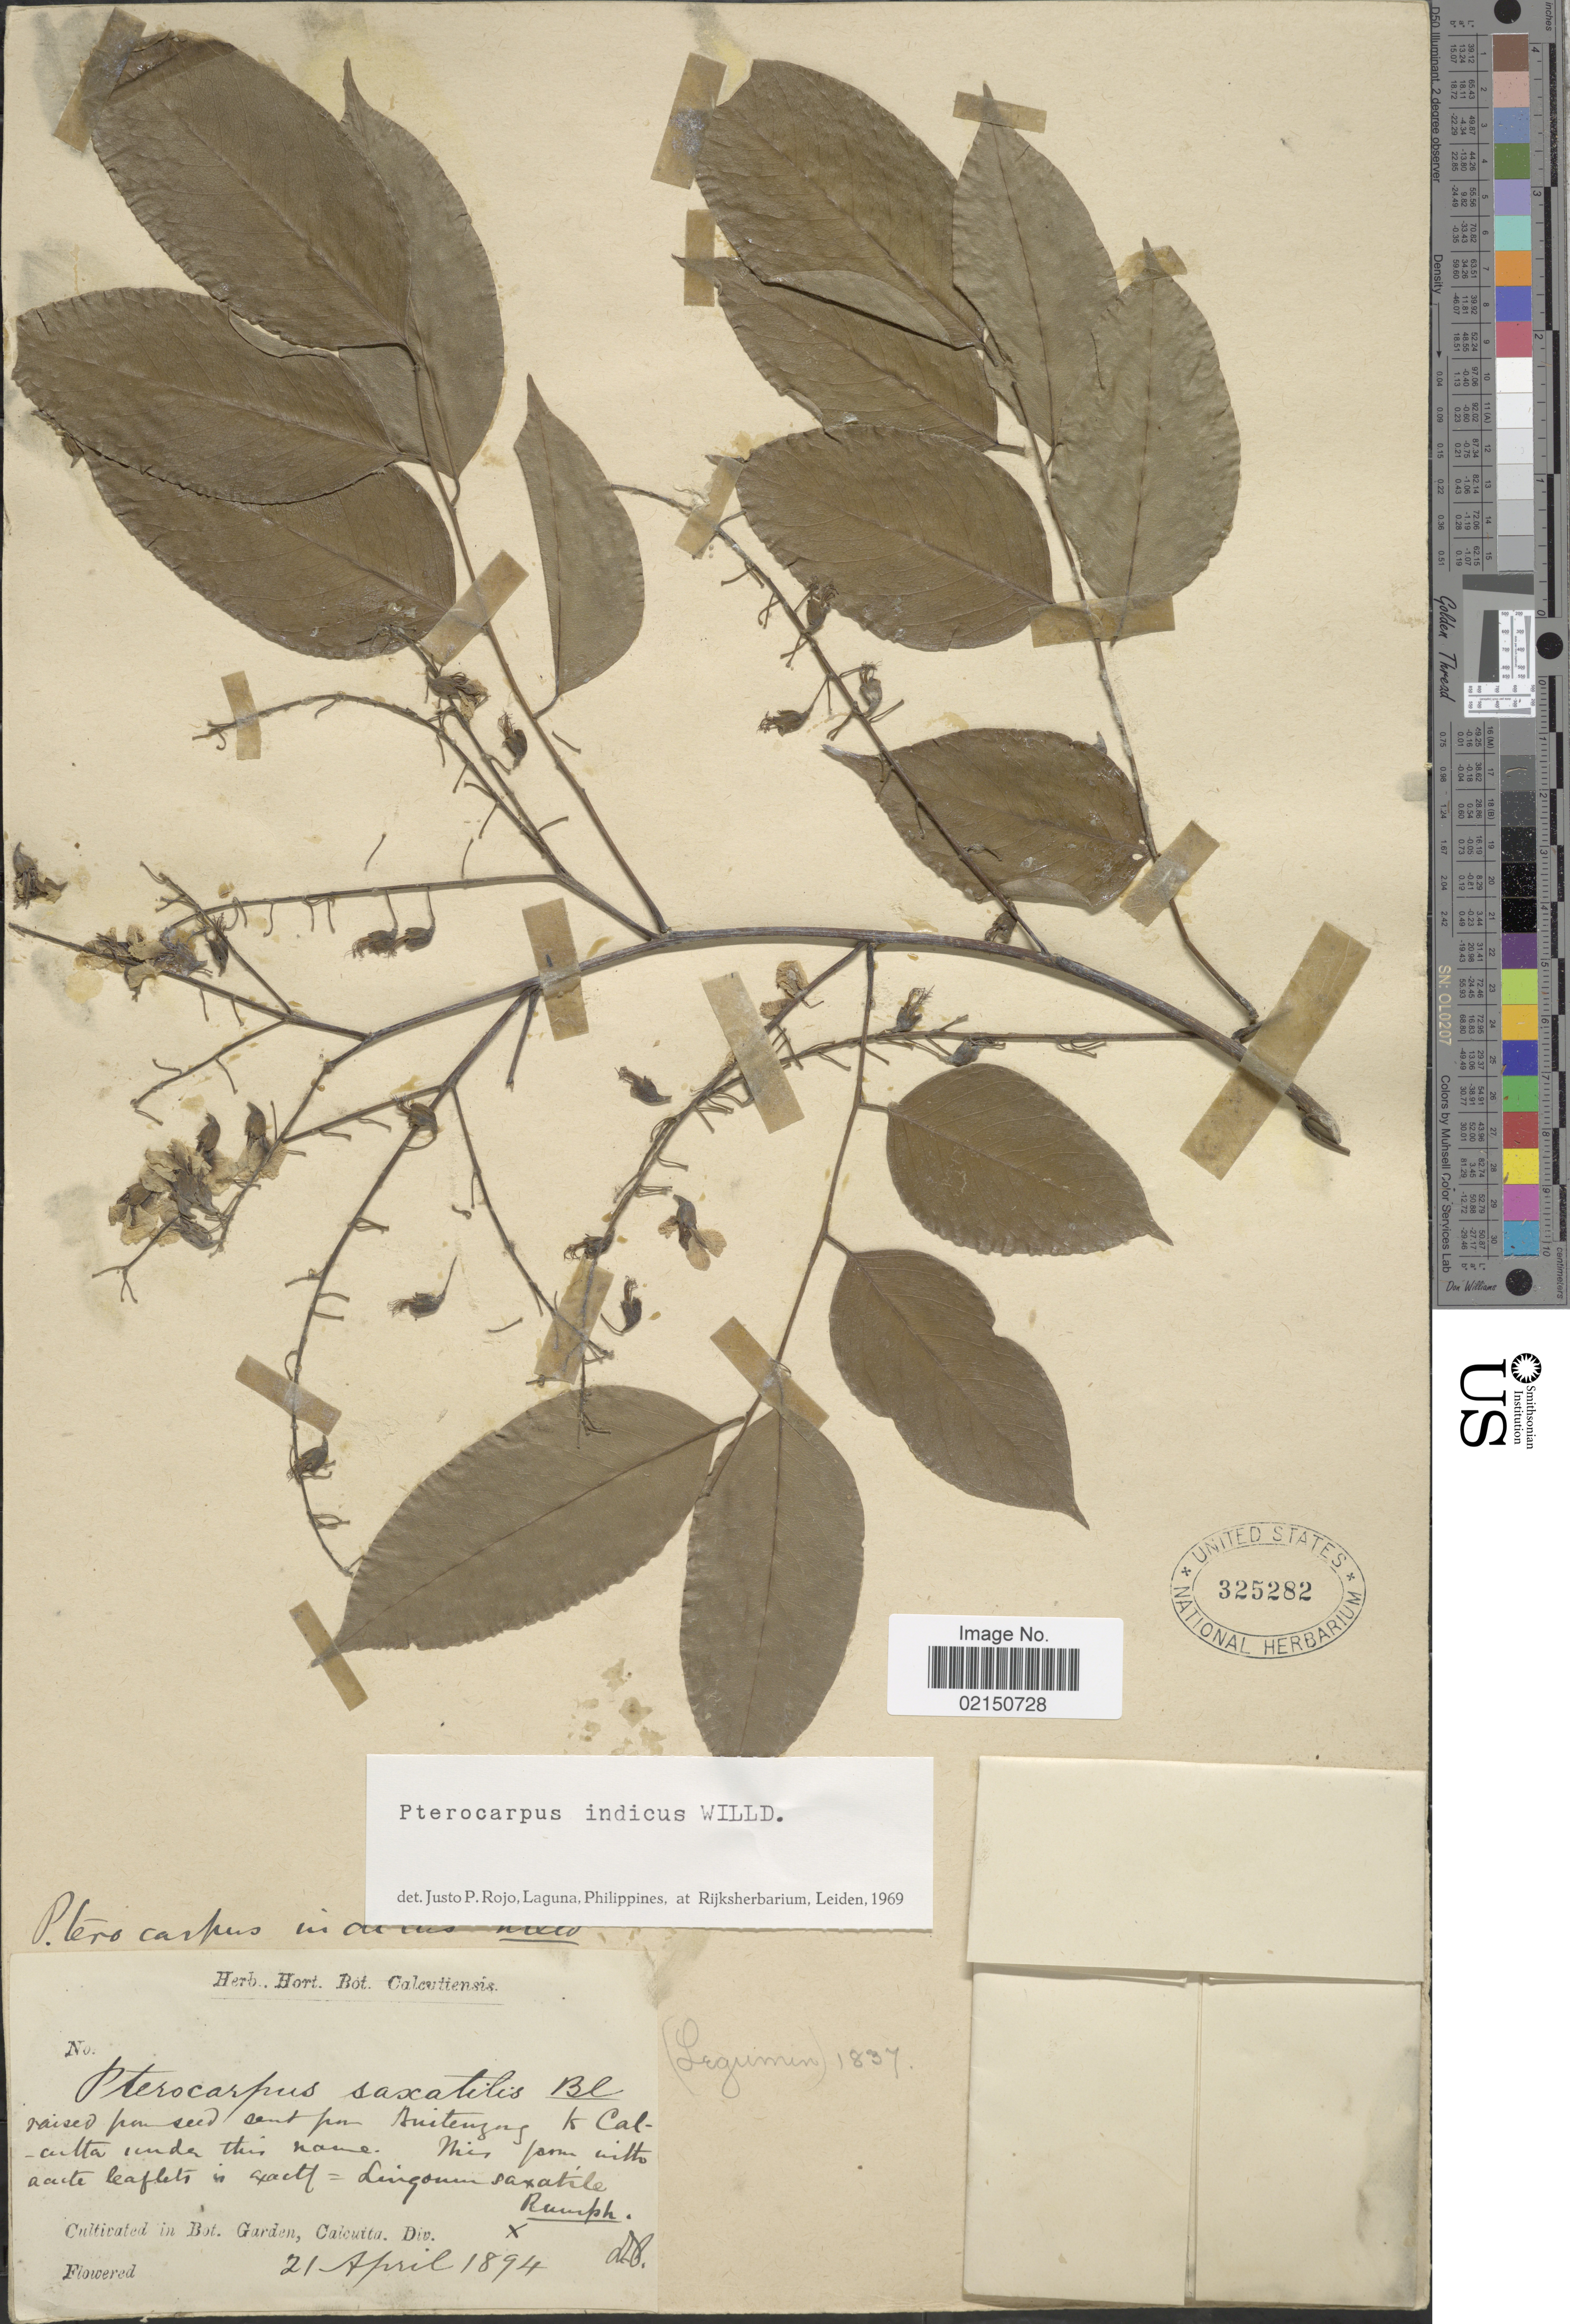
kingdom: Plantae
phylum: Tracheophyta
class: Magnoliopsida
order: Fabales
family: Fabaceae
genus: Pterocarpus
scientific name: Pterocarpus indicus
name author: Willd.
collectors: ex Herb. Hort. Bot. Calcuttensis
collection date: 1894-04-21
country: India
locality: Bot. Garden, Calcutta. Div.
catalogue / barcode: US 325282